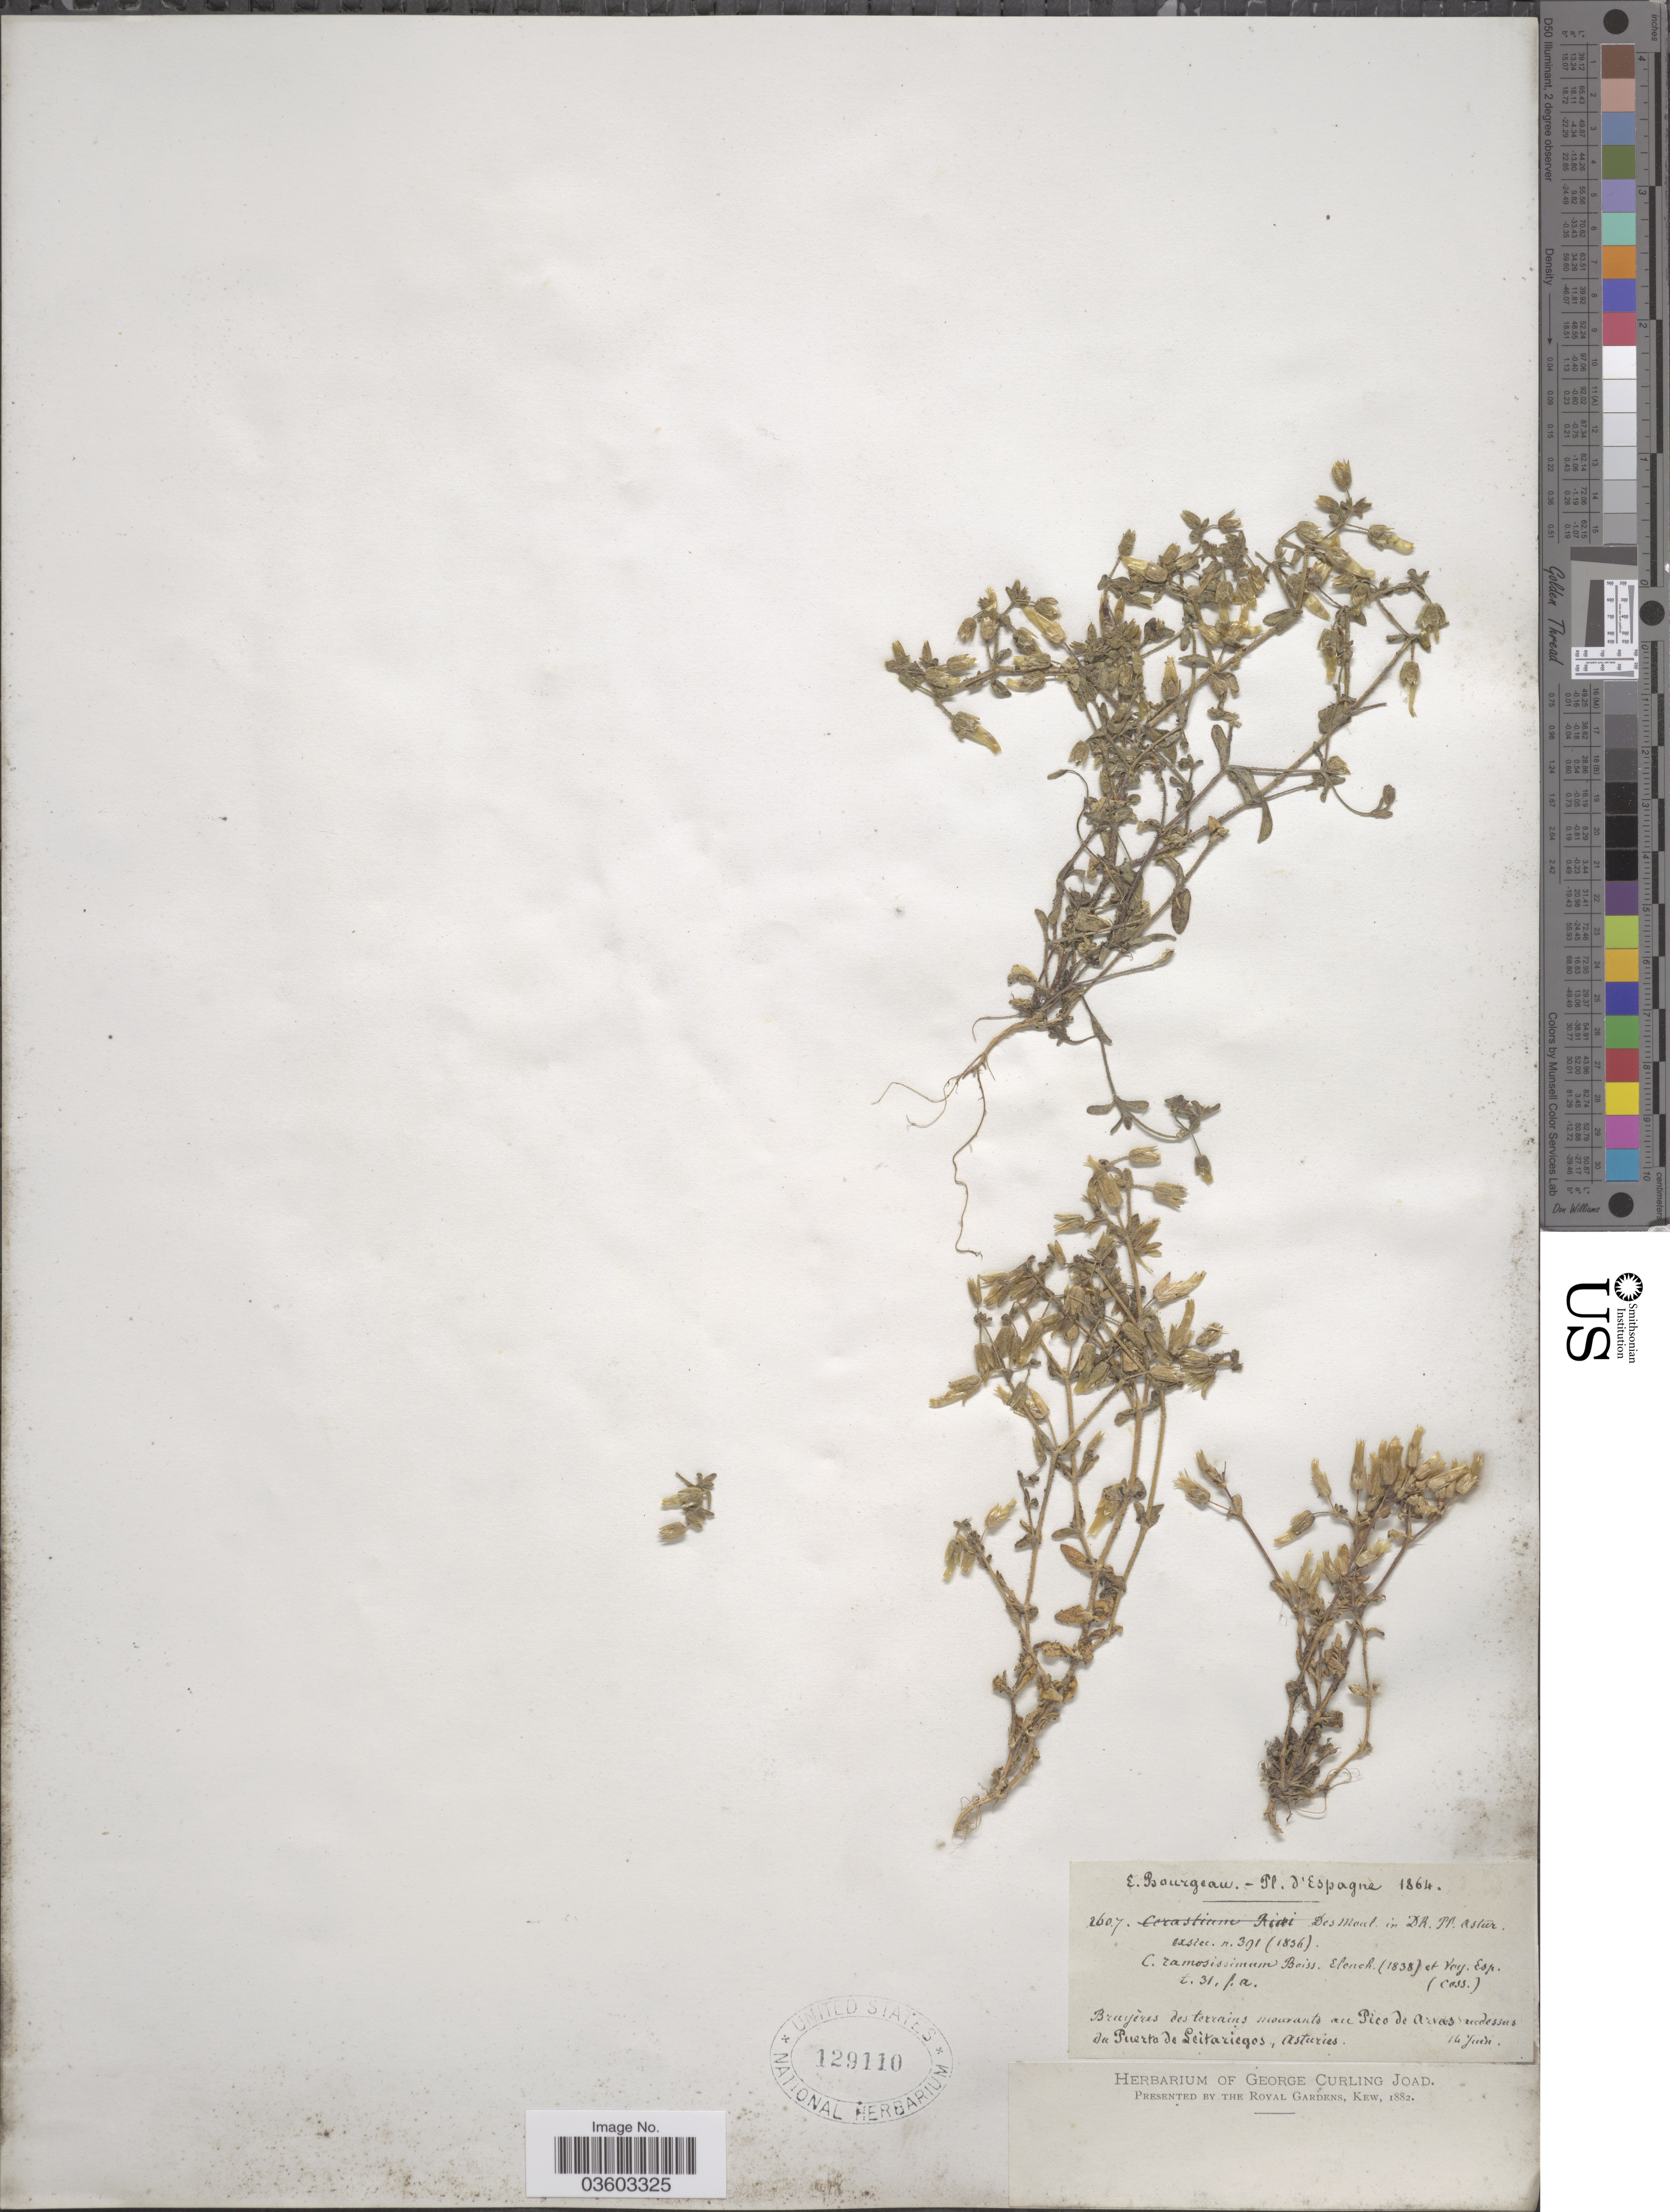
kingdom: Plantae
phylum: Tracheophyta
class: Magnoliopsida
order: Caryophyllales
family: Caryophyllaceae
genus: Cerastium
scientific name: Cerastium ramosissimum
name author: Boiss.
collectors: E. Bourgeau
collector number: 2607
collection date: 1864-06-14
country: Spain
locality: Espagne. Brayéres des terrains mourants au Pico de Arvas au dessus da Puerto de Leitariegos, Asturies.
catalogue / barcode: US 129110